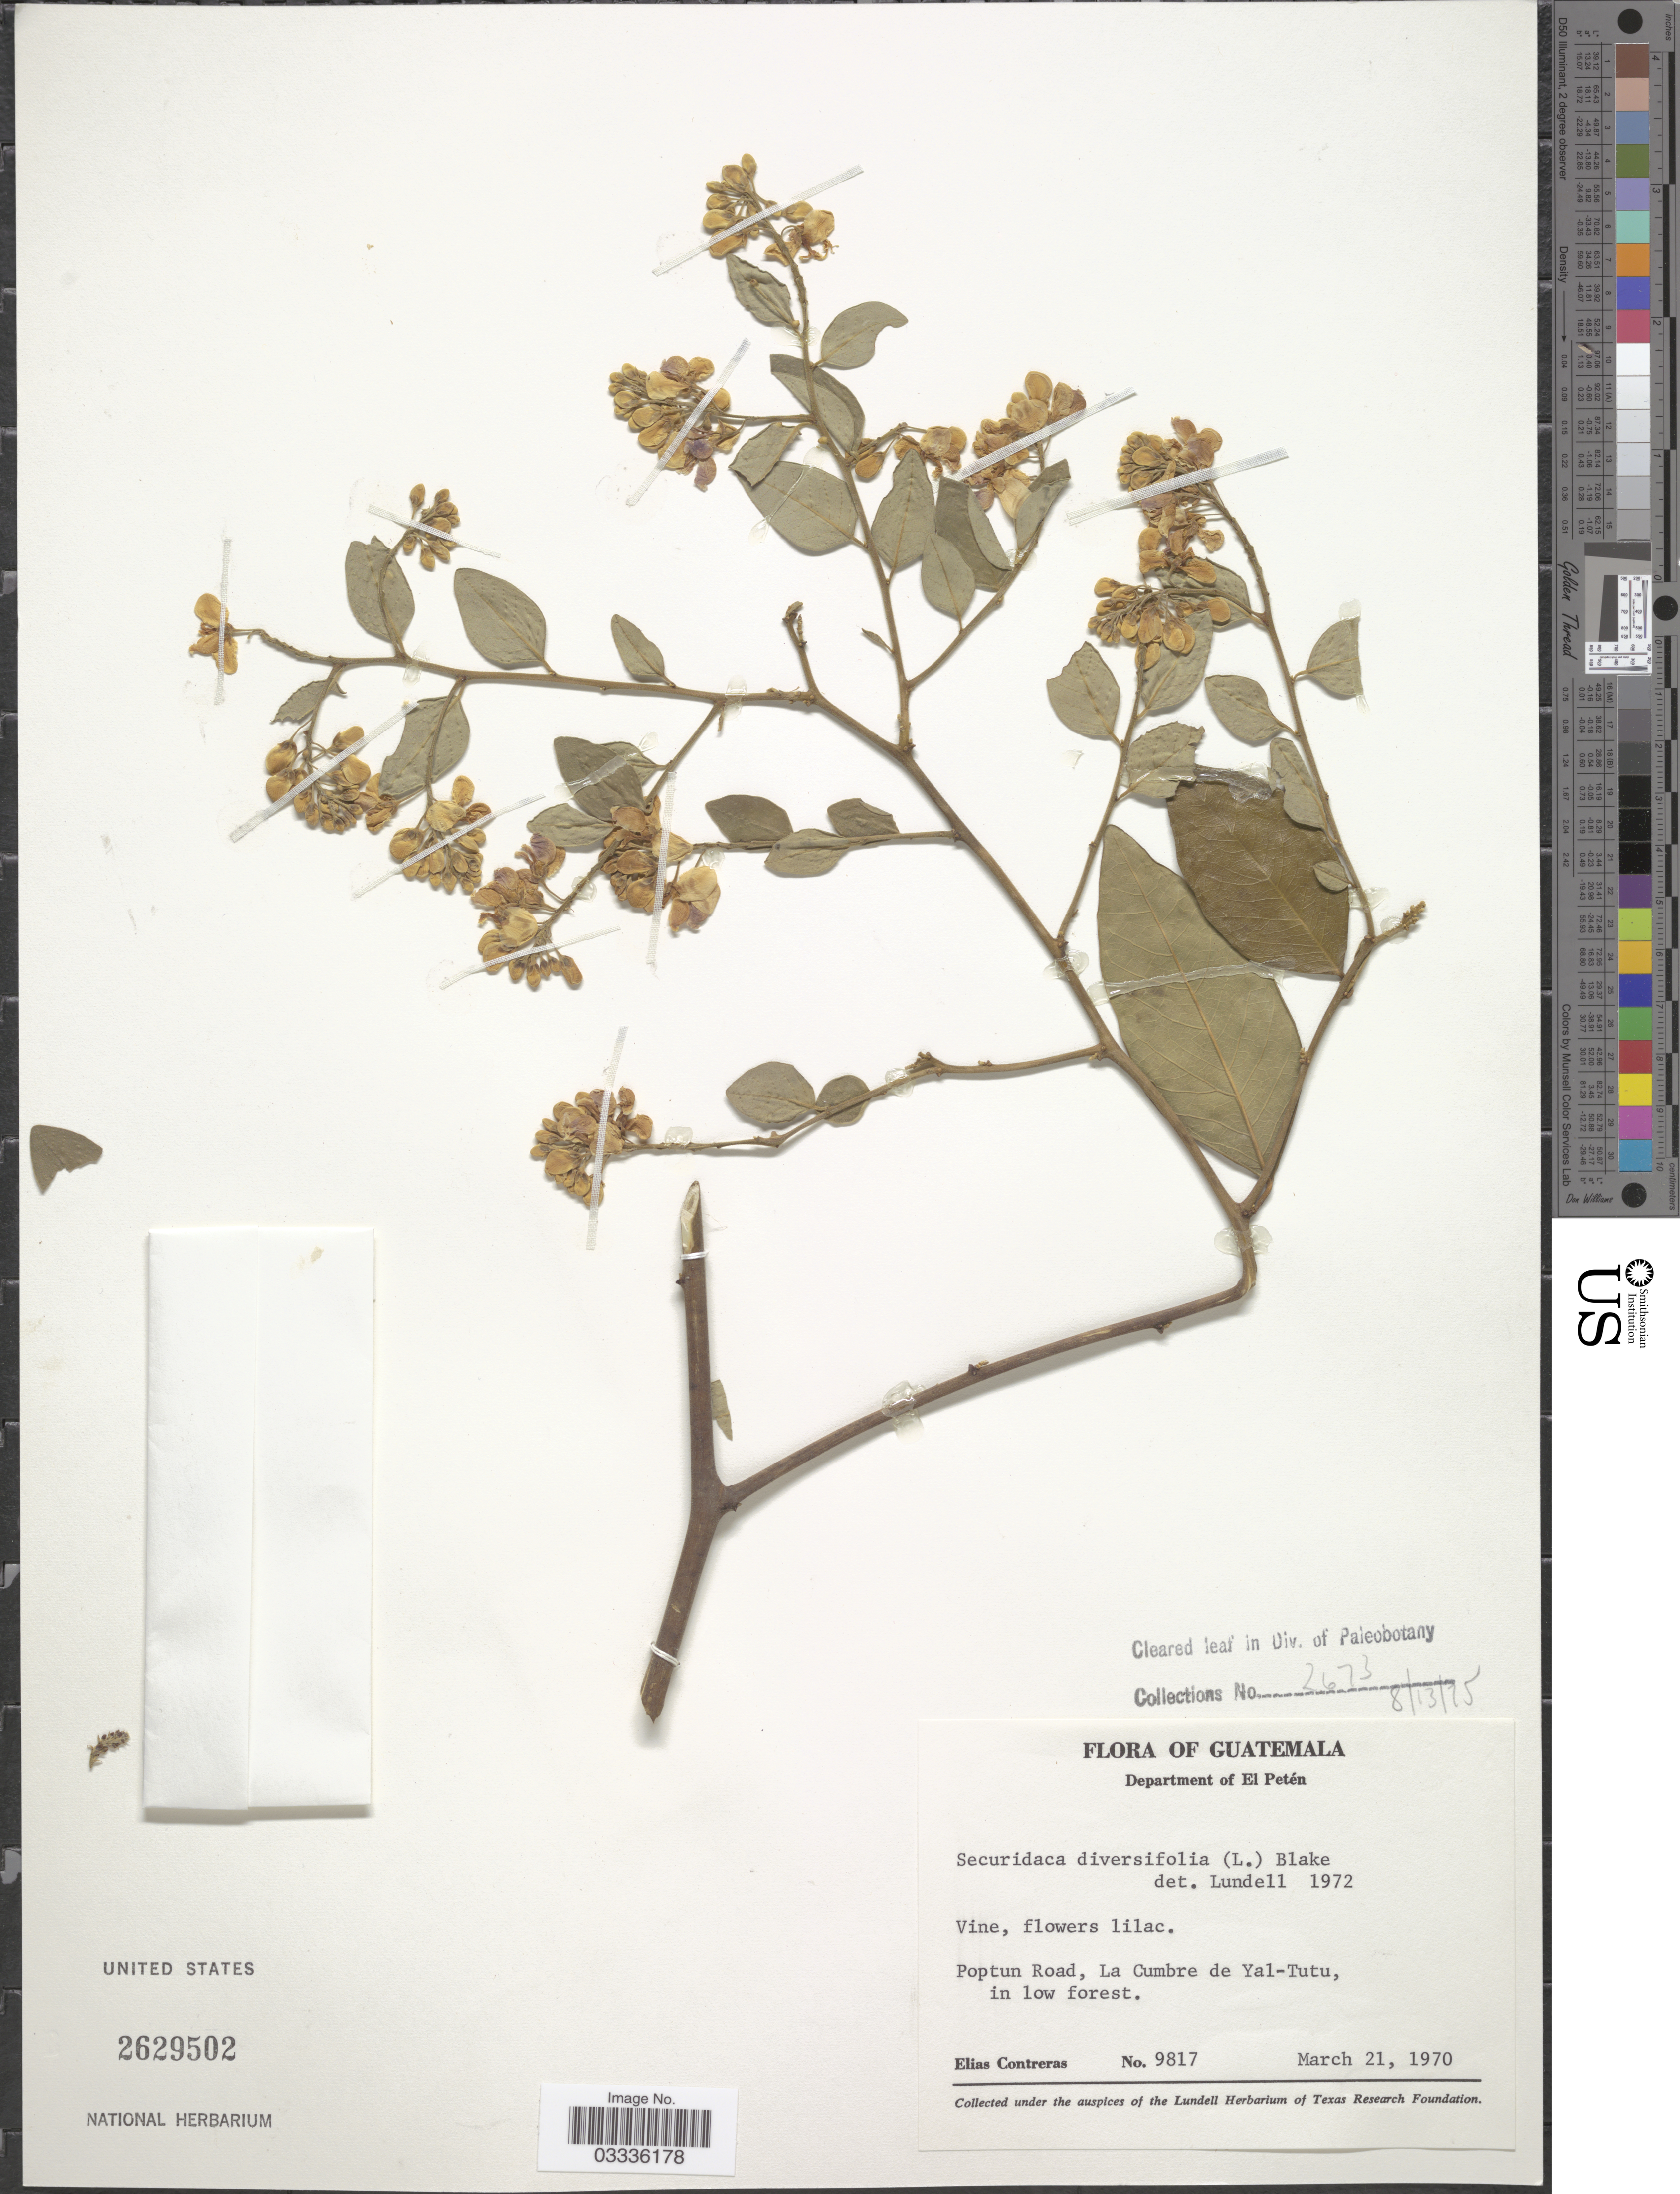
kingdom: Plantae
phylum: Tracheophyta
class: Magnoliopsida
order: Fabales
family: Polygalaceae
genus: Securidaca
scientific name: Securidaca diversifolia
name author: (L.) S.F. Blake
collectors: E. Contreras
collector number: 9817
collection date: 1970-03-21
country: Guatemala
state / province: El Petén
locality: Department of El Petén. Poptun Road, La Cumbre de Yal-Tutu.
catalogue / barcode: US 2629502